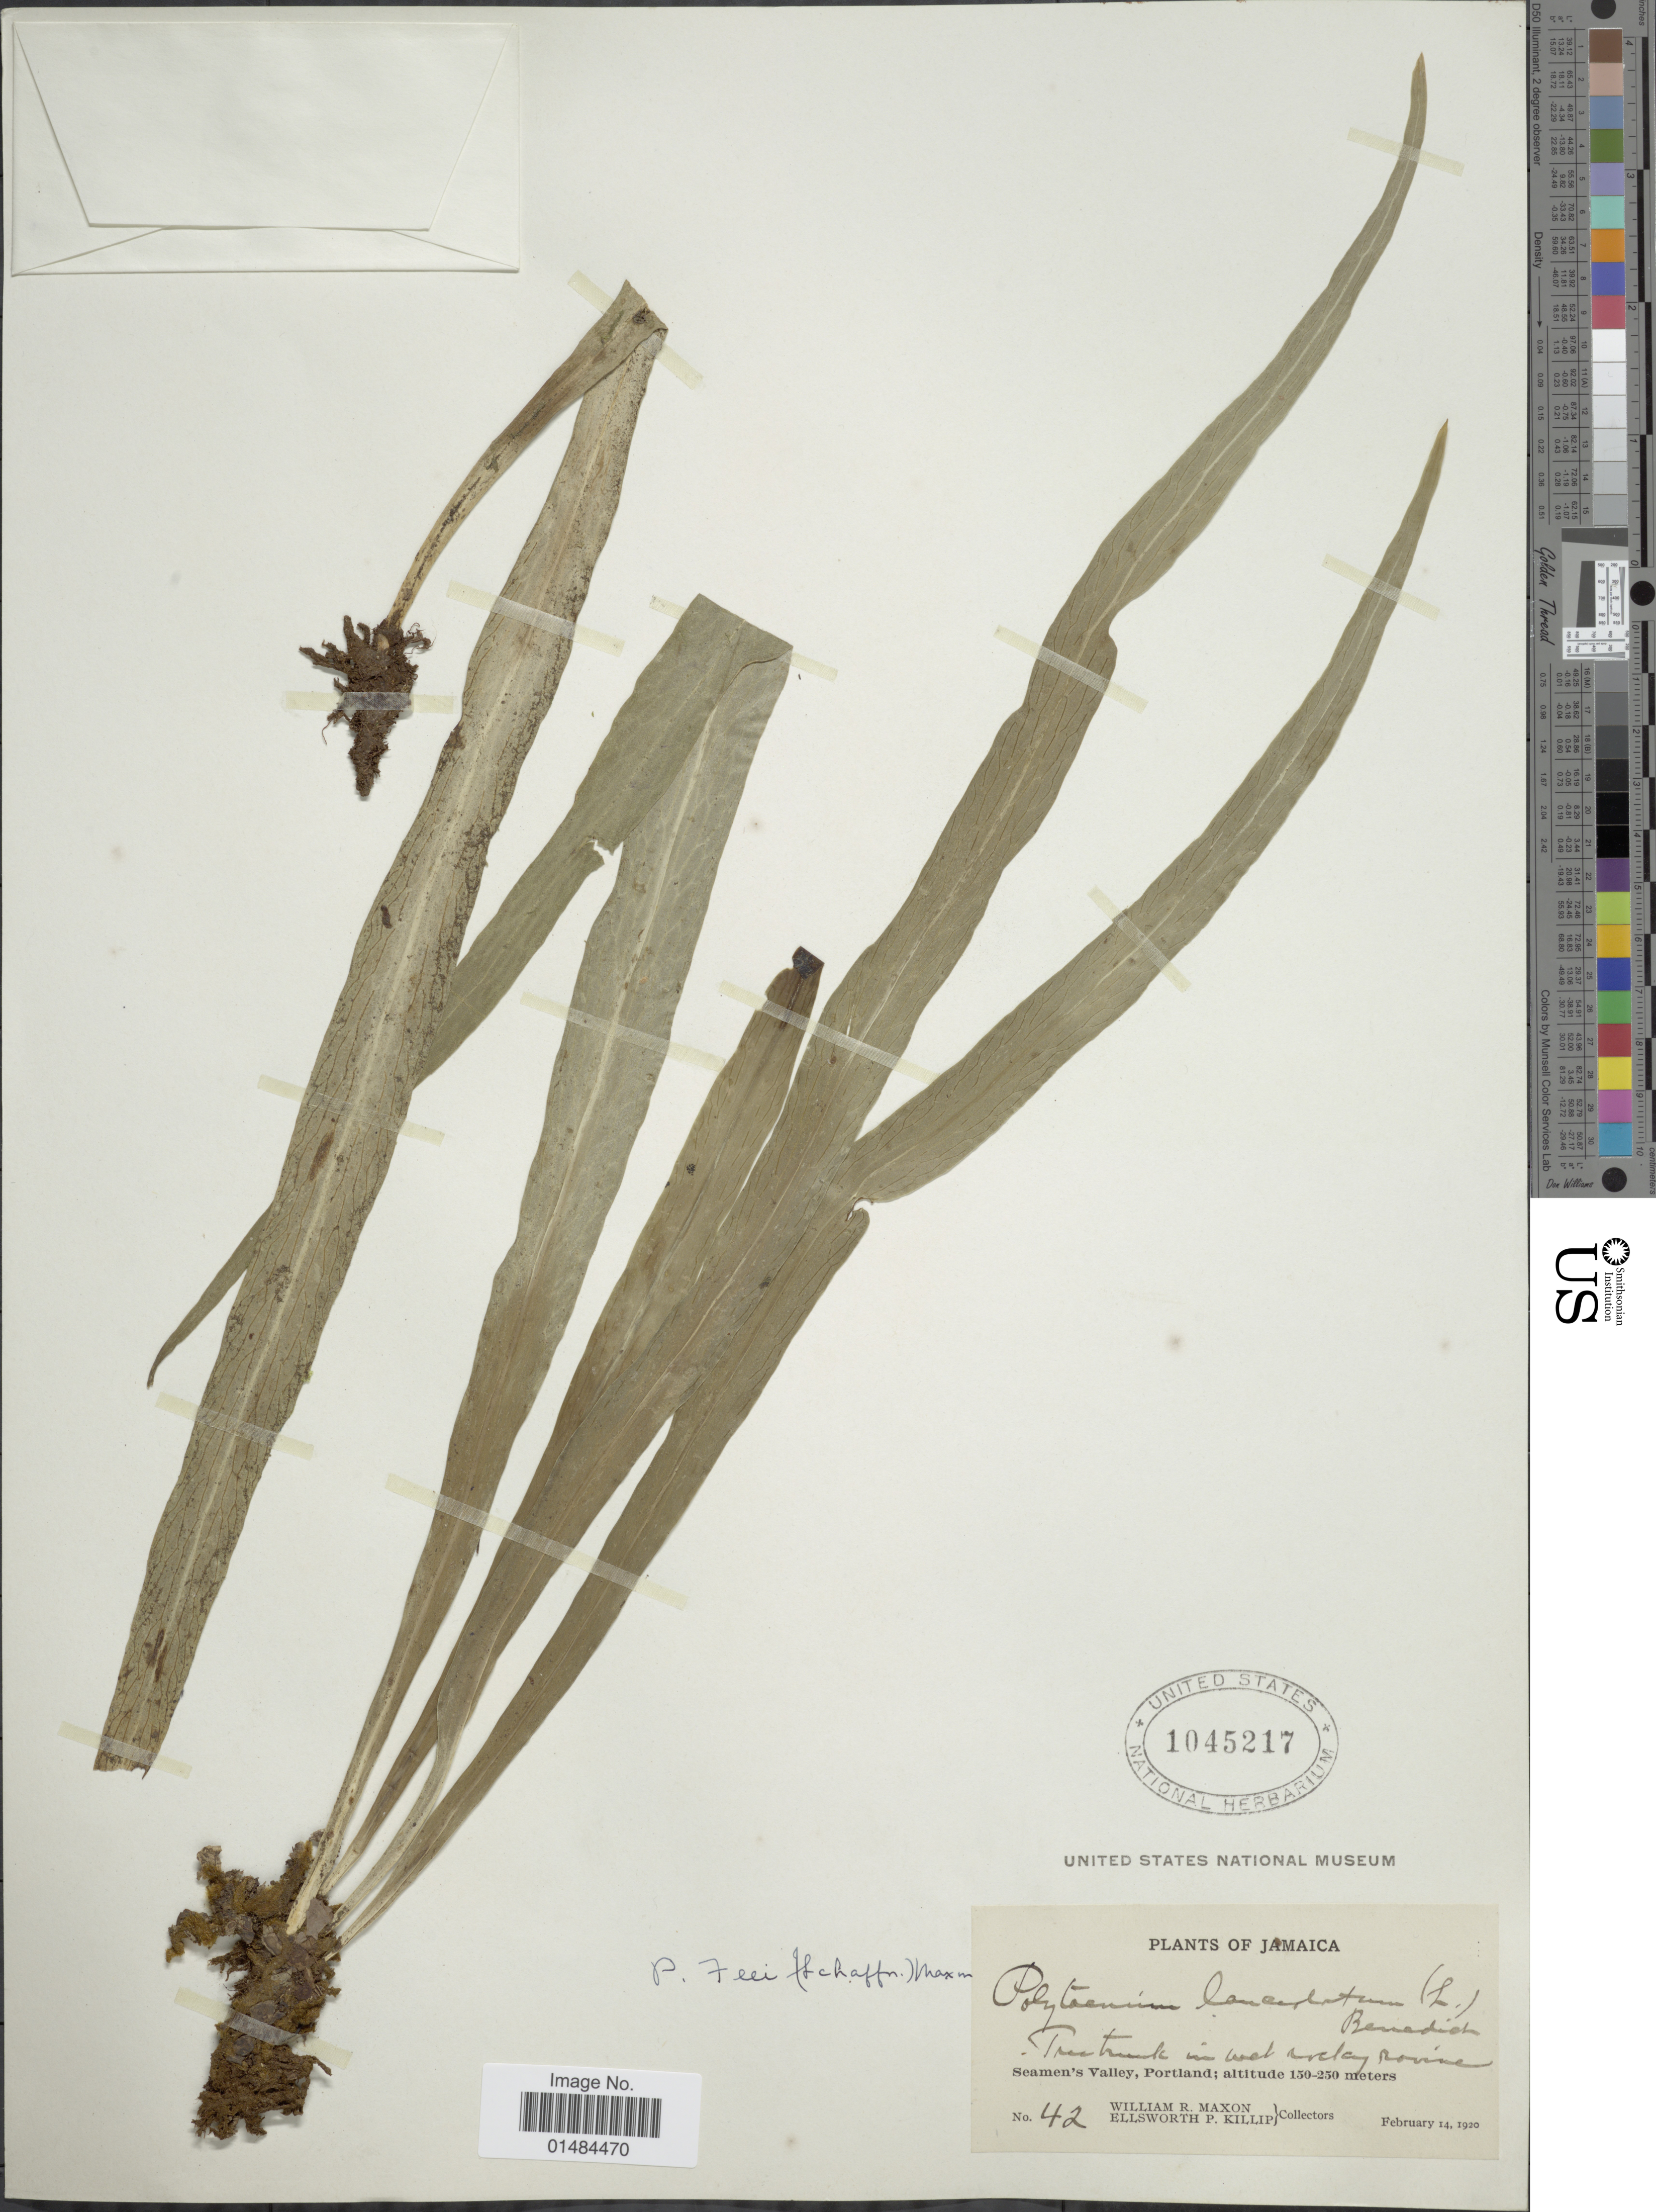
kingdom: Plantae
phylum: Tracheophyta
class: Polypodiopsida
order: Polypodiales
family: Pteridaceae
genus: Polytaenium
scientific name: Polytaenium lanceolatum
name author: (L.) Desv.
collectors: W. R. Maxon & E. P. Killip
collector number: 42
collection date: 1920-02-14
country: Jamaica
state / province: Portland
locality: Jamaica, Seamen's Valley, Portland.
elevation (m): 150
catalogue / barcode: US 1045217